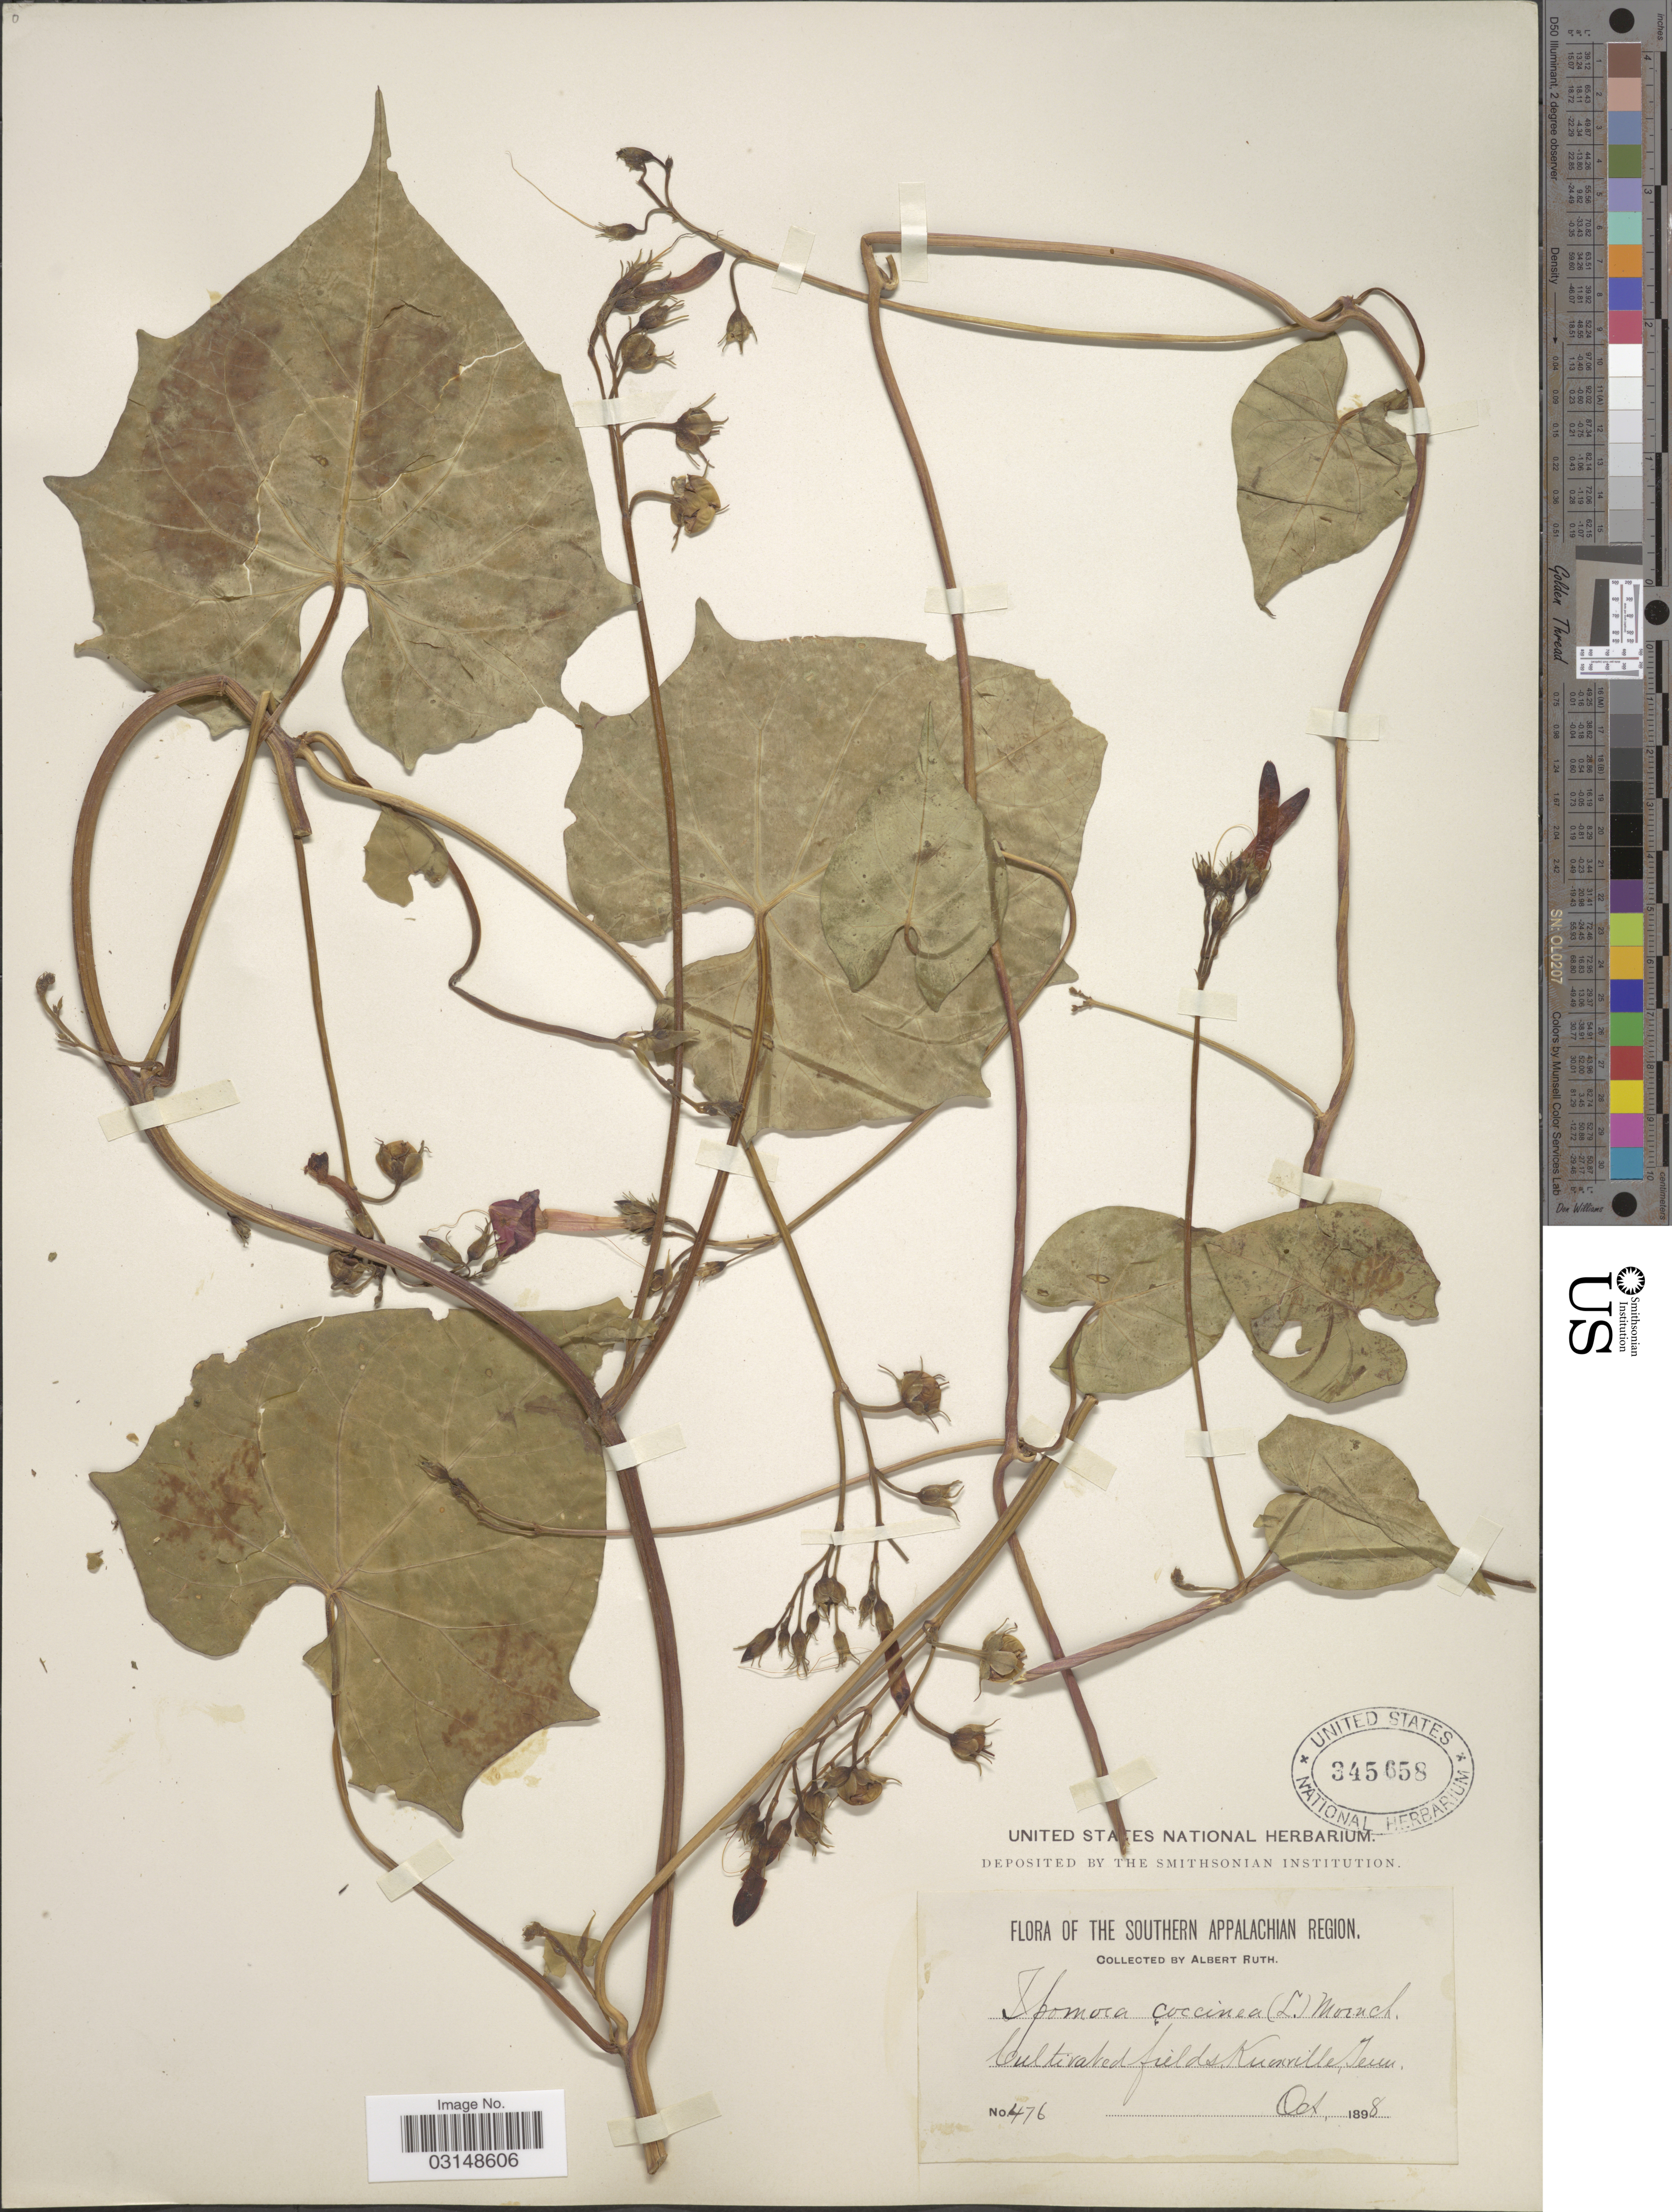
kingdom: Plantae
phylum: Tracheophyta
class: Magnoliopsida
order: Solanales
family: Convolvulaceae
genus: Ipomoea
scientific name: Ipomoea coccinea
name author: L.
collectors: A. Ruth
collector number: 476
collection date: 1898-10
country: United States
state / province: Tennessee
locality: The Southern Appalachian Region, Knoxville, Tenn.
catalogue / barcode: US 345658